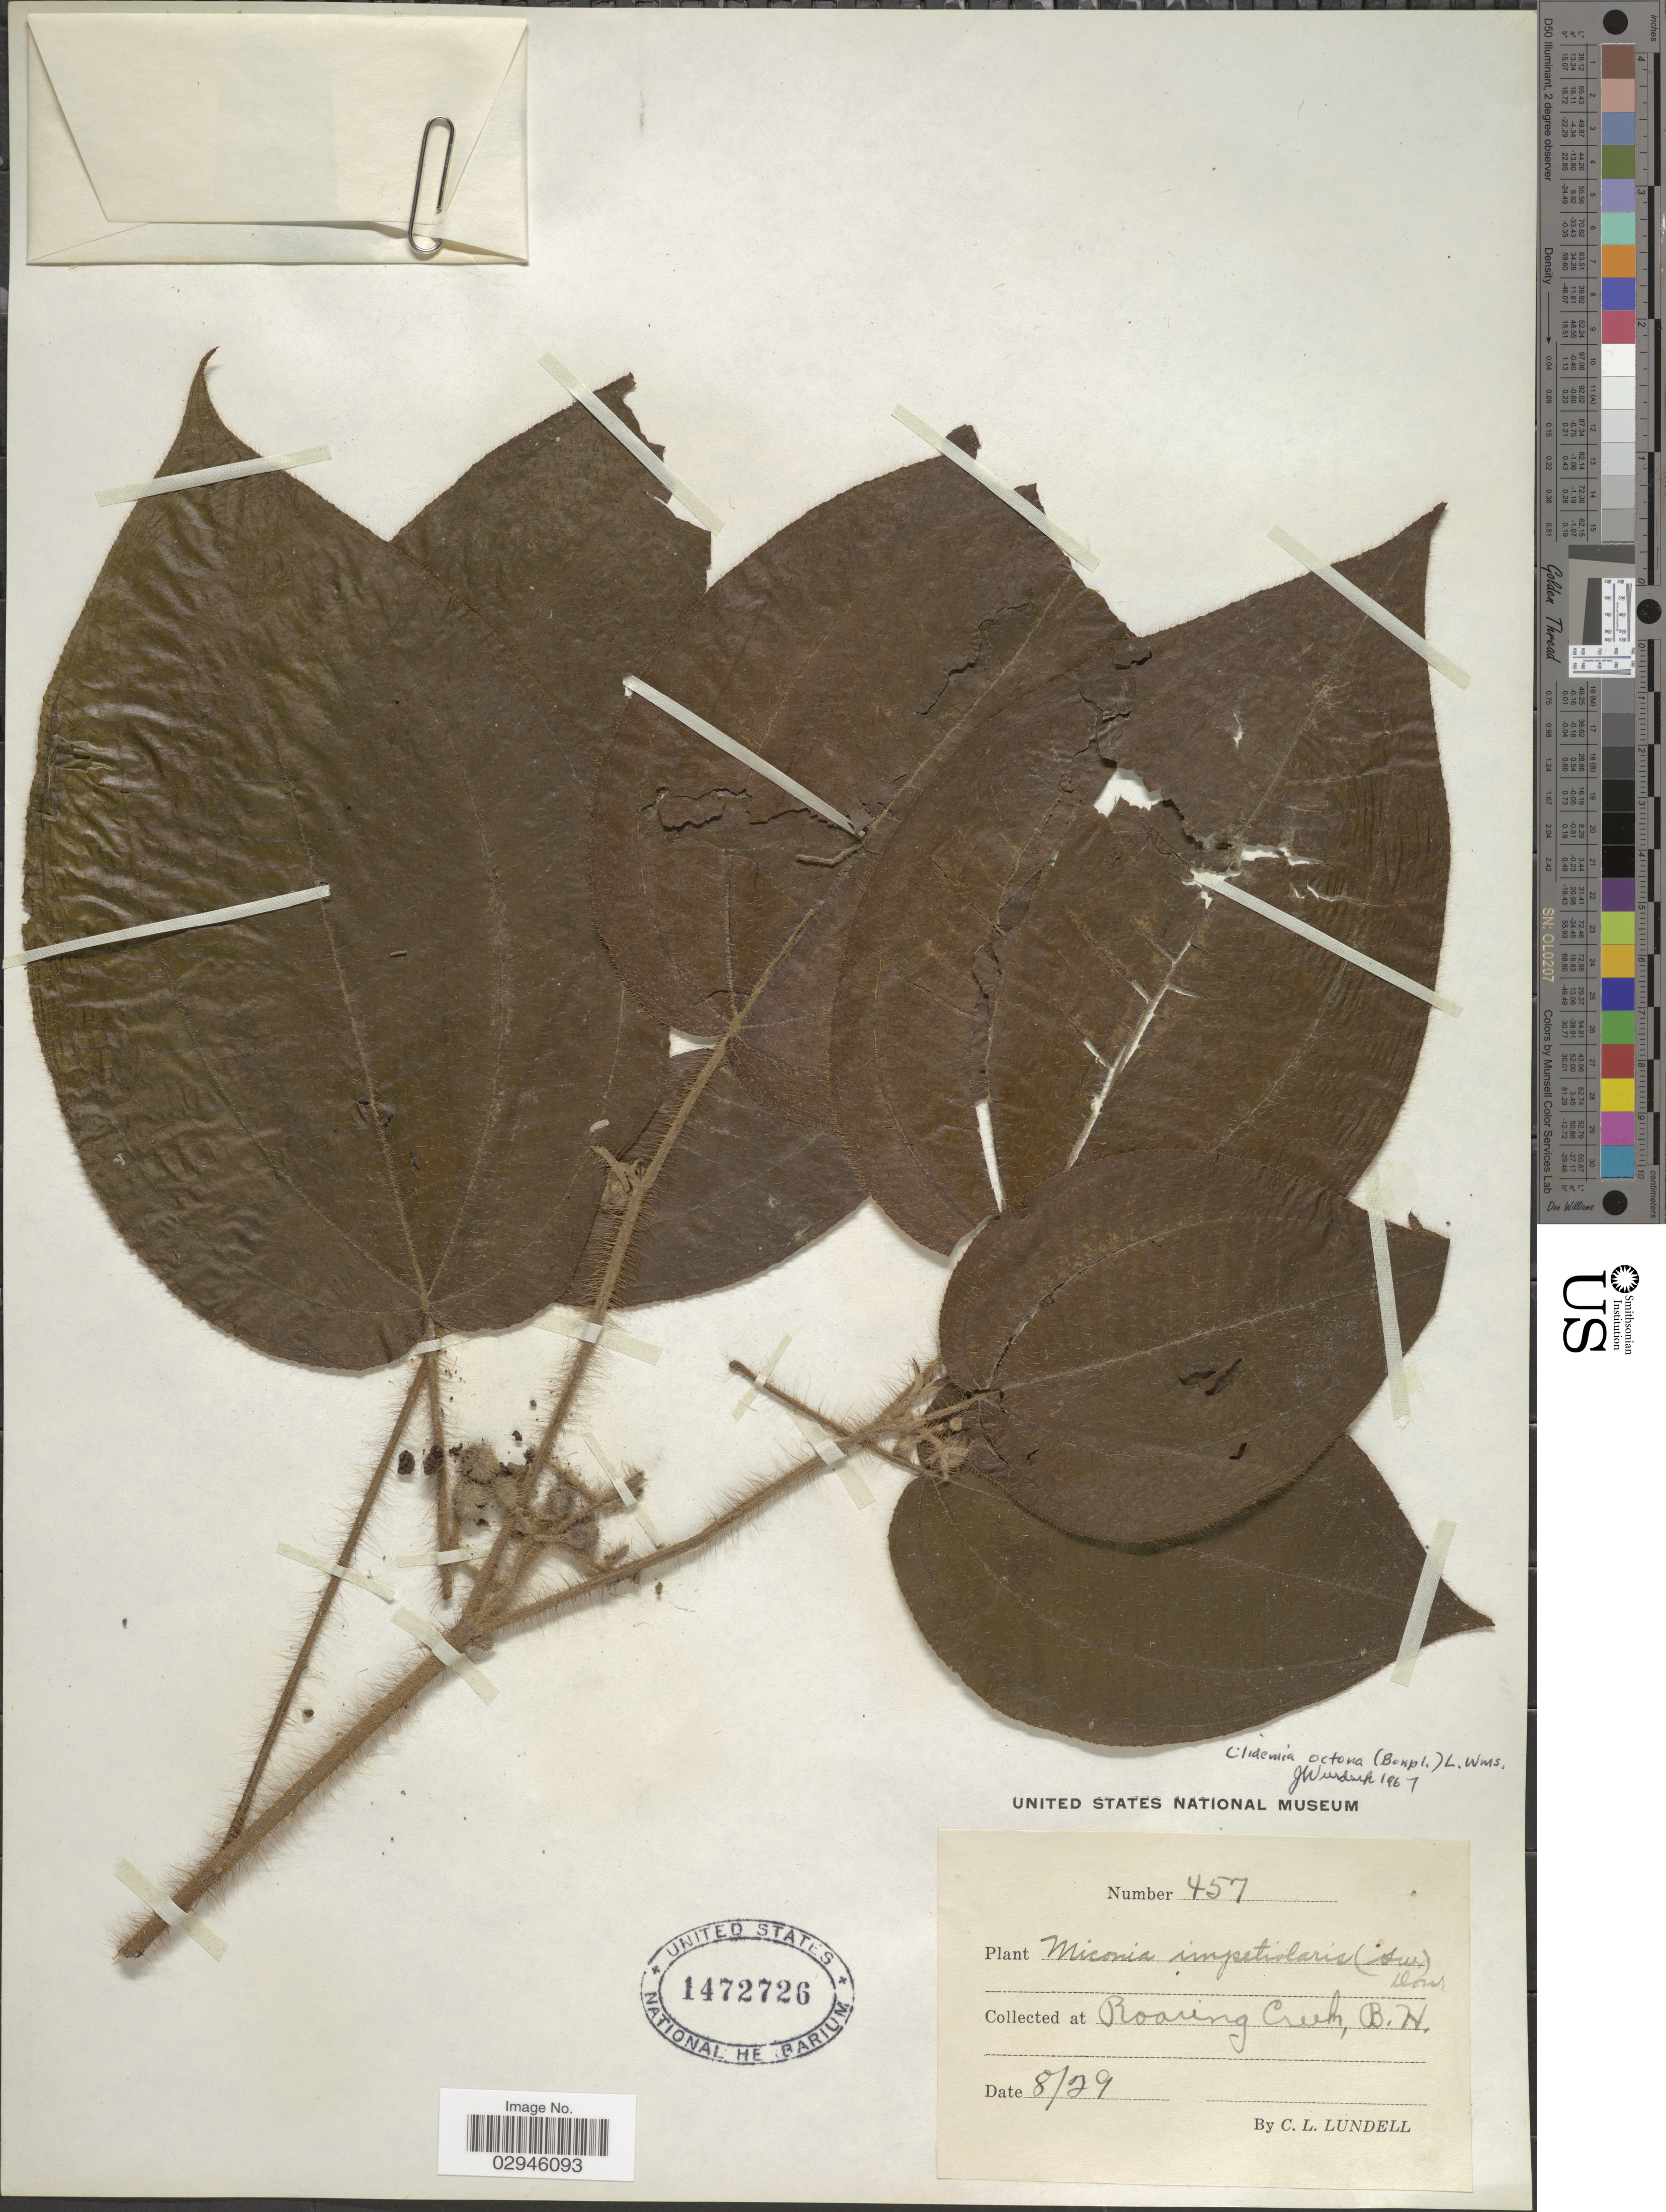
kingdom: Plantae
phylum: Tracheophyta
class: Magnoliopsida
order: Myrtales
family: Melastomataceae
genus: Heterotrichum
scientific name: Heterotrichum octonum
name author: (Bonpl.) DC.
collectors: C. L. Lundell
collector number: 457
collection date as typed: Transcribed d/m/y: /8/29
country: Belize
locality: Roaring Creek, B.H.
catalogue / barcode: US 1472726